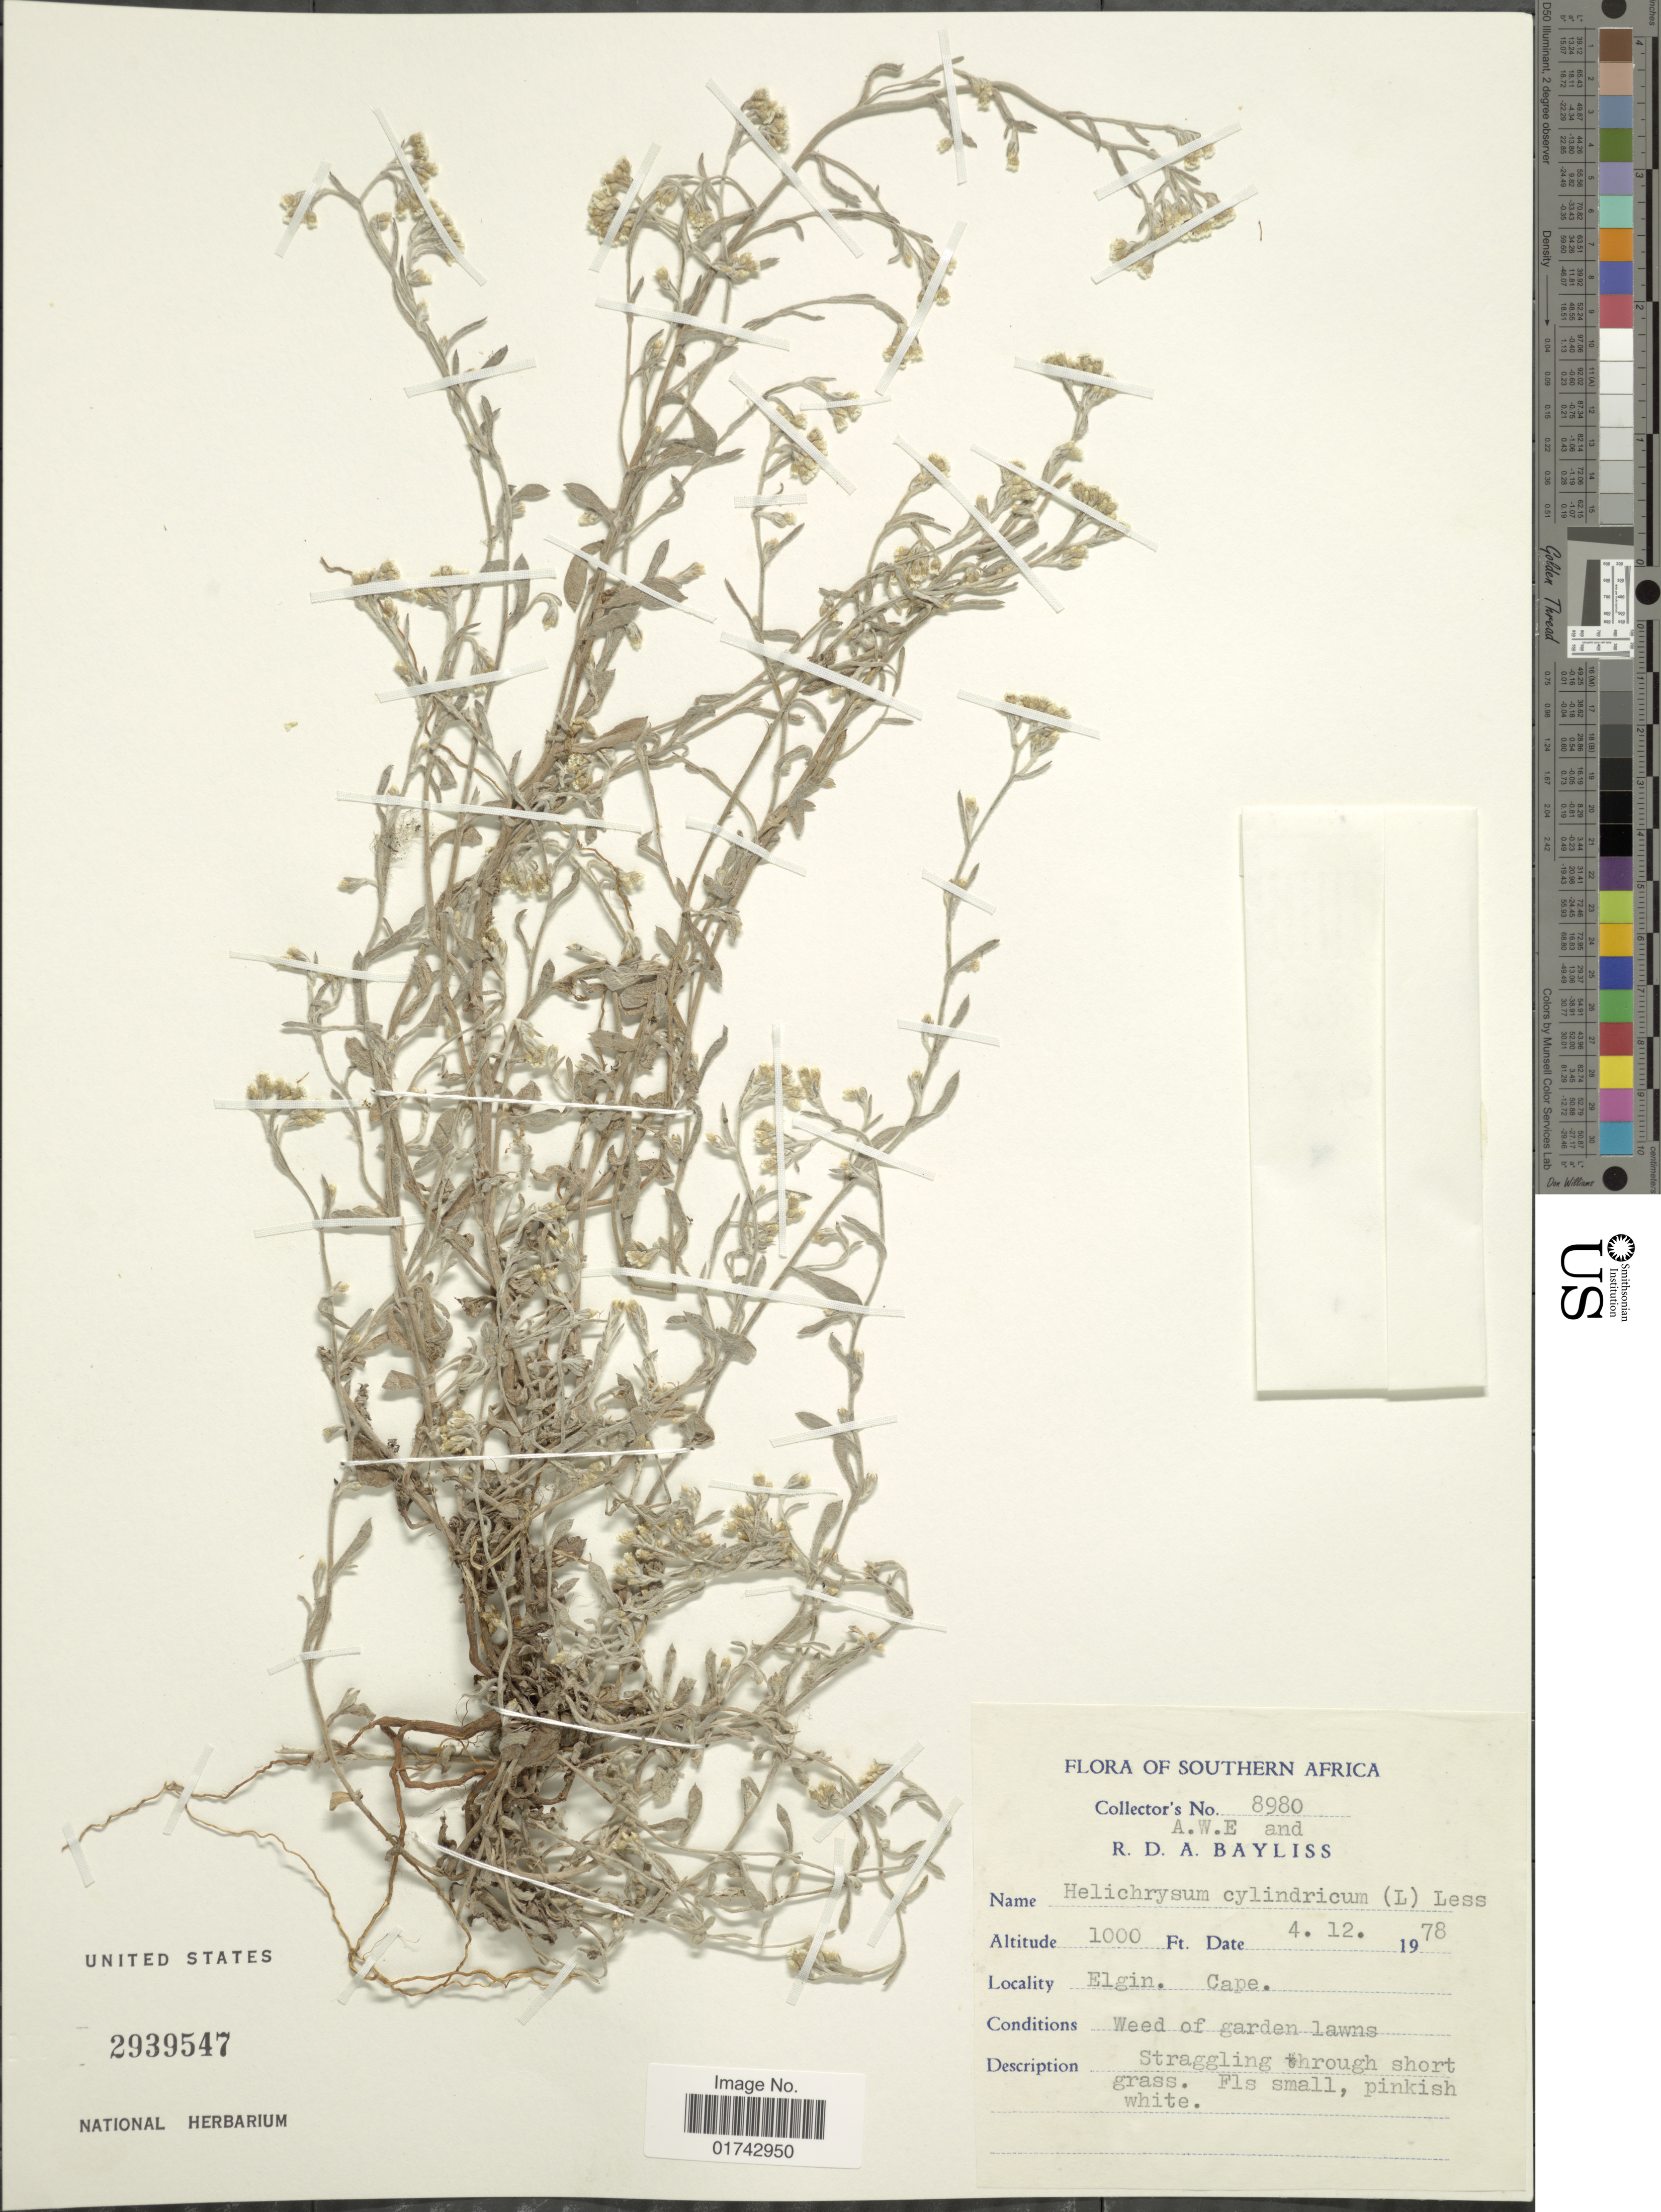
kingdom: Plantae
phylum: Tracheophyta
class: Magnoliopsida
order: Asterales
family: Asteraceae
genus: Helichrysum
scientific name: Helichrysum cylindricum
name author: D. Don ex G. Don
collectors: A. Bayliss & R. Bayliss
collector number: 8980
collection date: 1978-12-04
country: South Africa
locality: Elgin, Cape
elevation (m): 305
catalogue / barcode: US 2939547